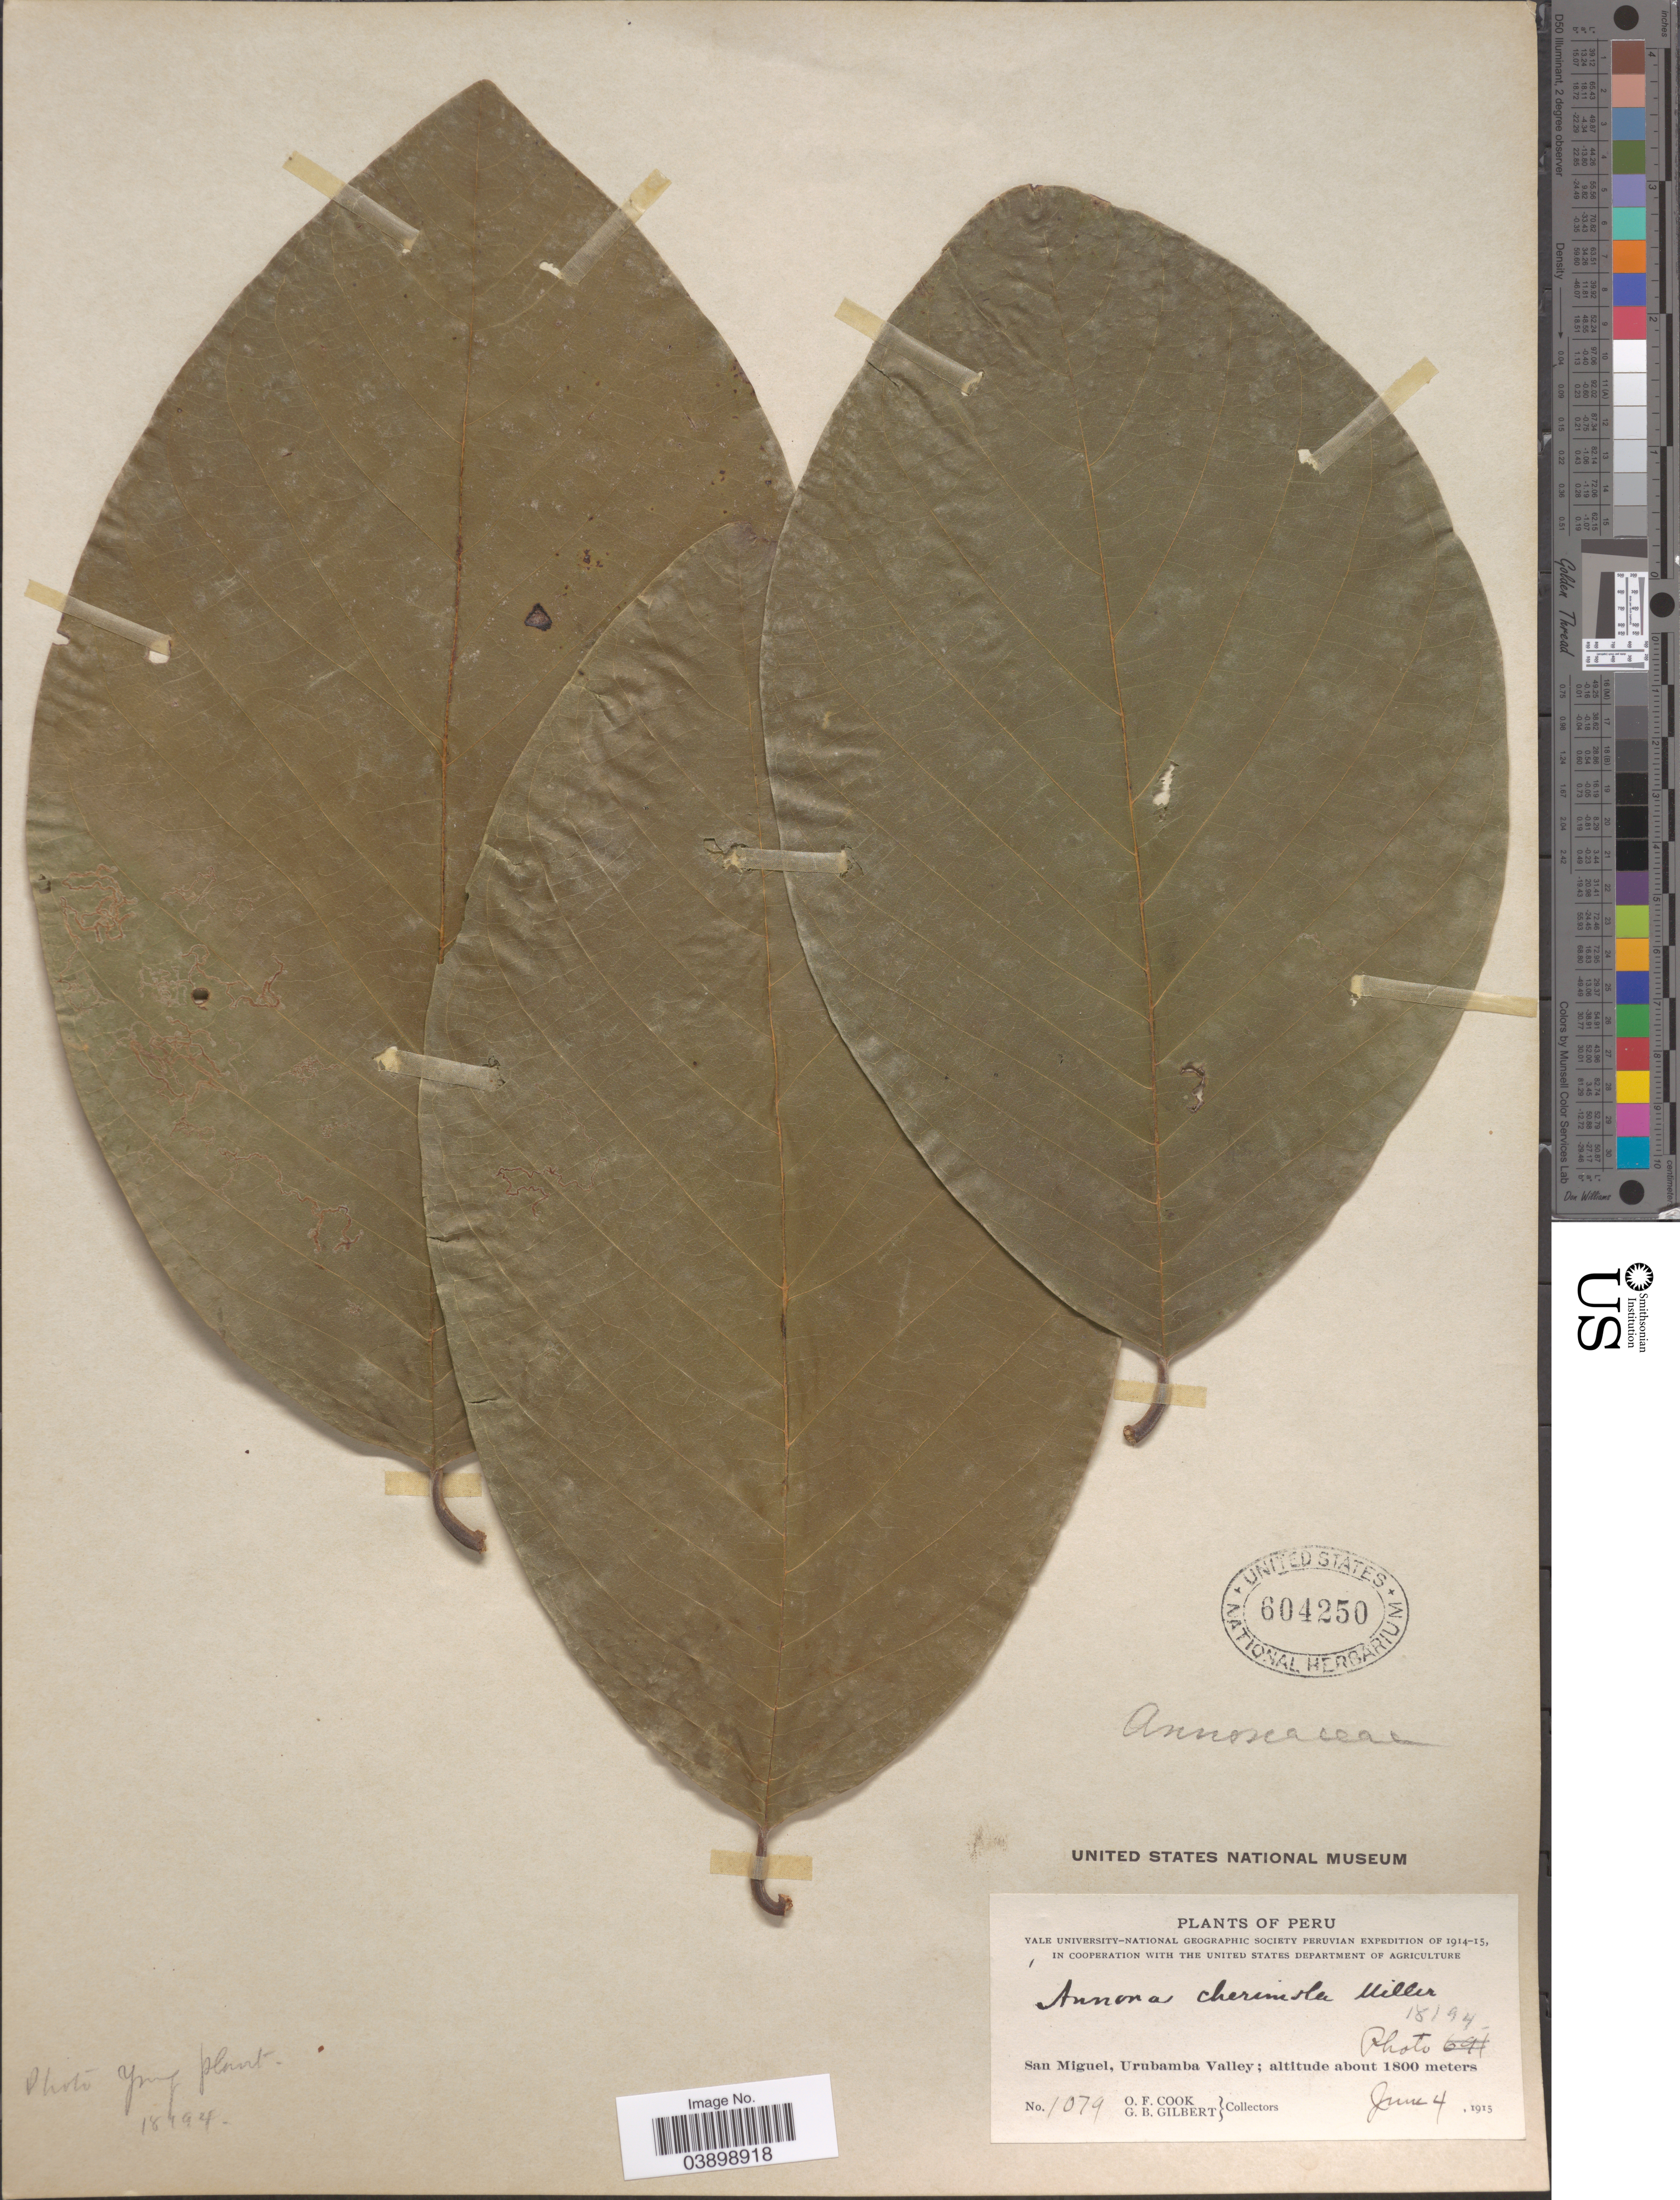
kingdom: Plantae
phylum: Tracheophyta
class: Magnoliopsida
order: Magnoliales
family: Annonaceae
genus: Annona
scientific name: Annona cherimola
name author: Mill.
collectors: O. F. Cook & G. B. Gilbert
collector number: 1079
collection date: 1915-06-04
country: Peru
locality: San Miguel, Urubamba Valley.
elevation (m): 1800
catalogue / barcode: US 604250